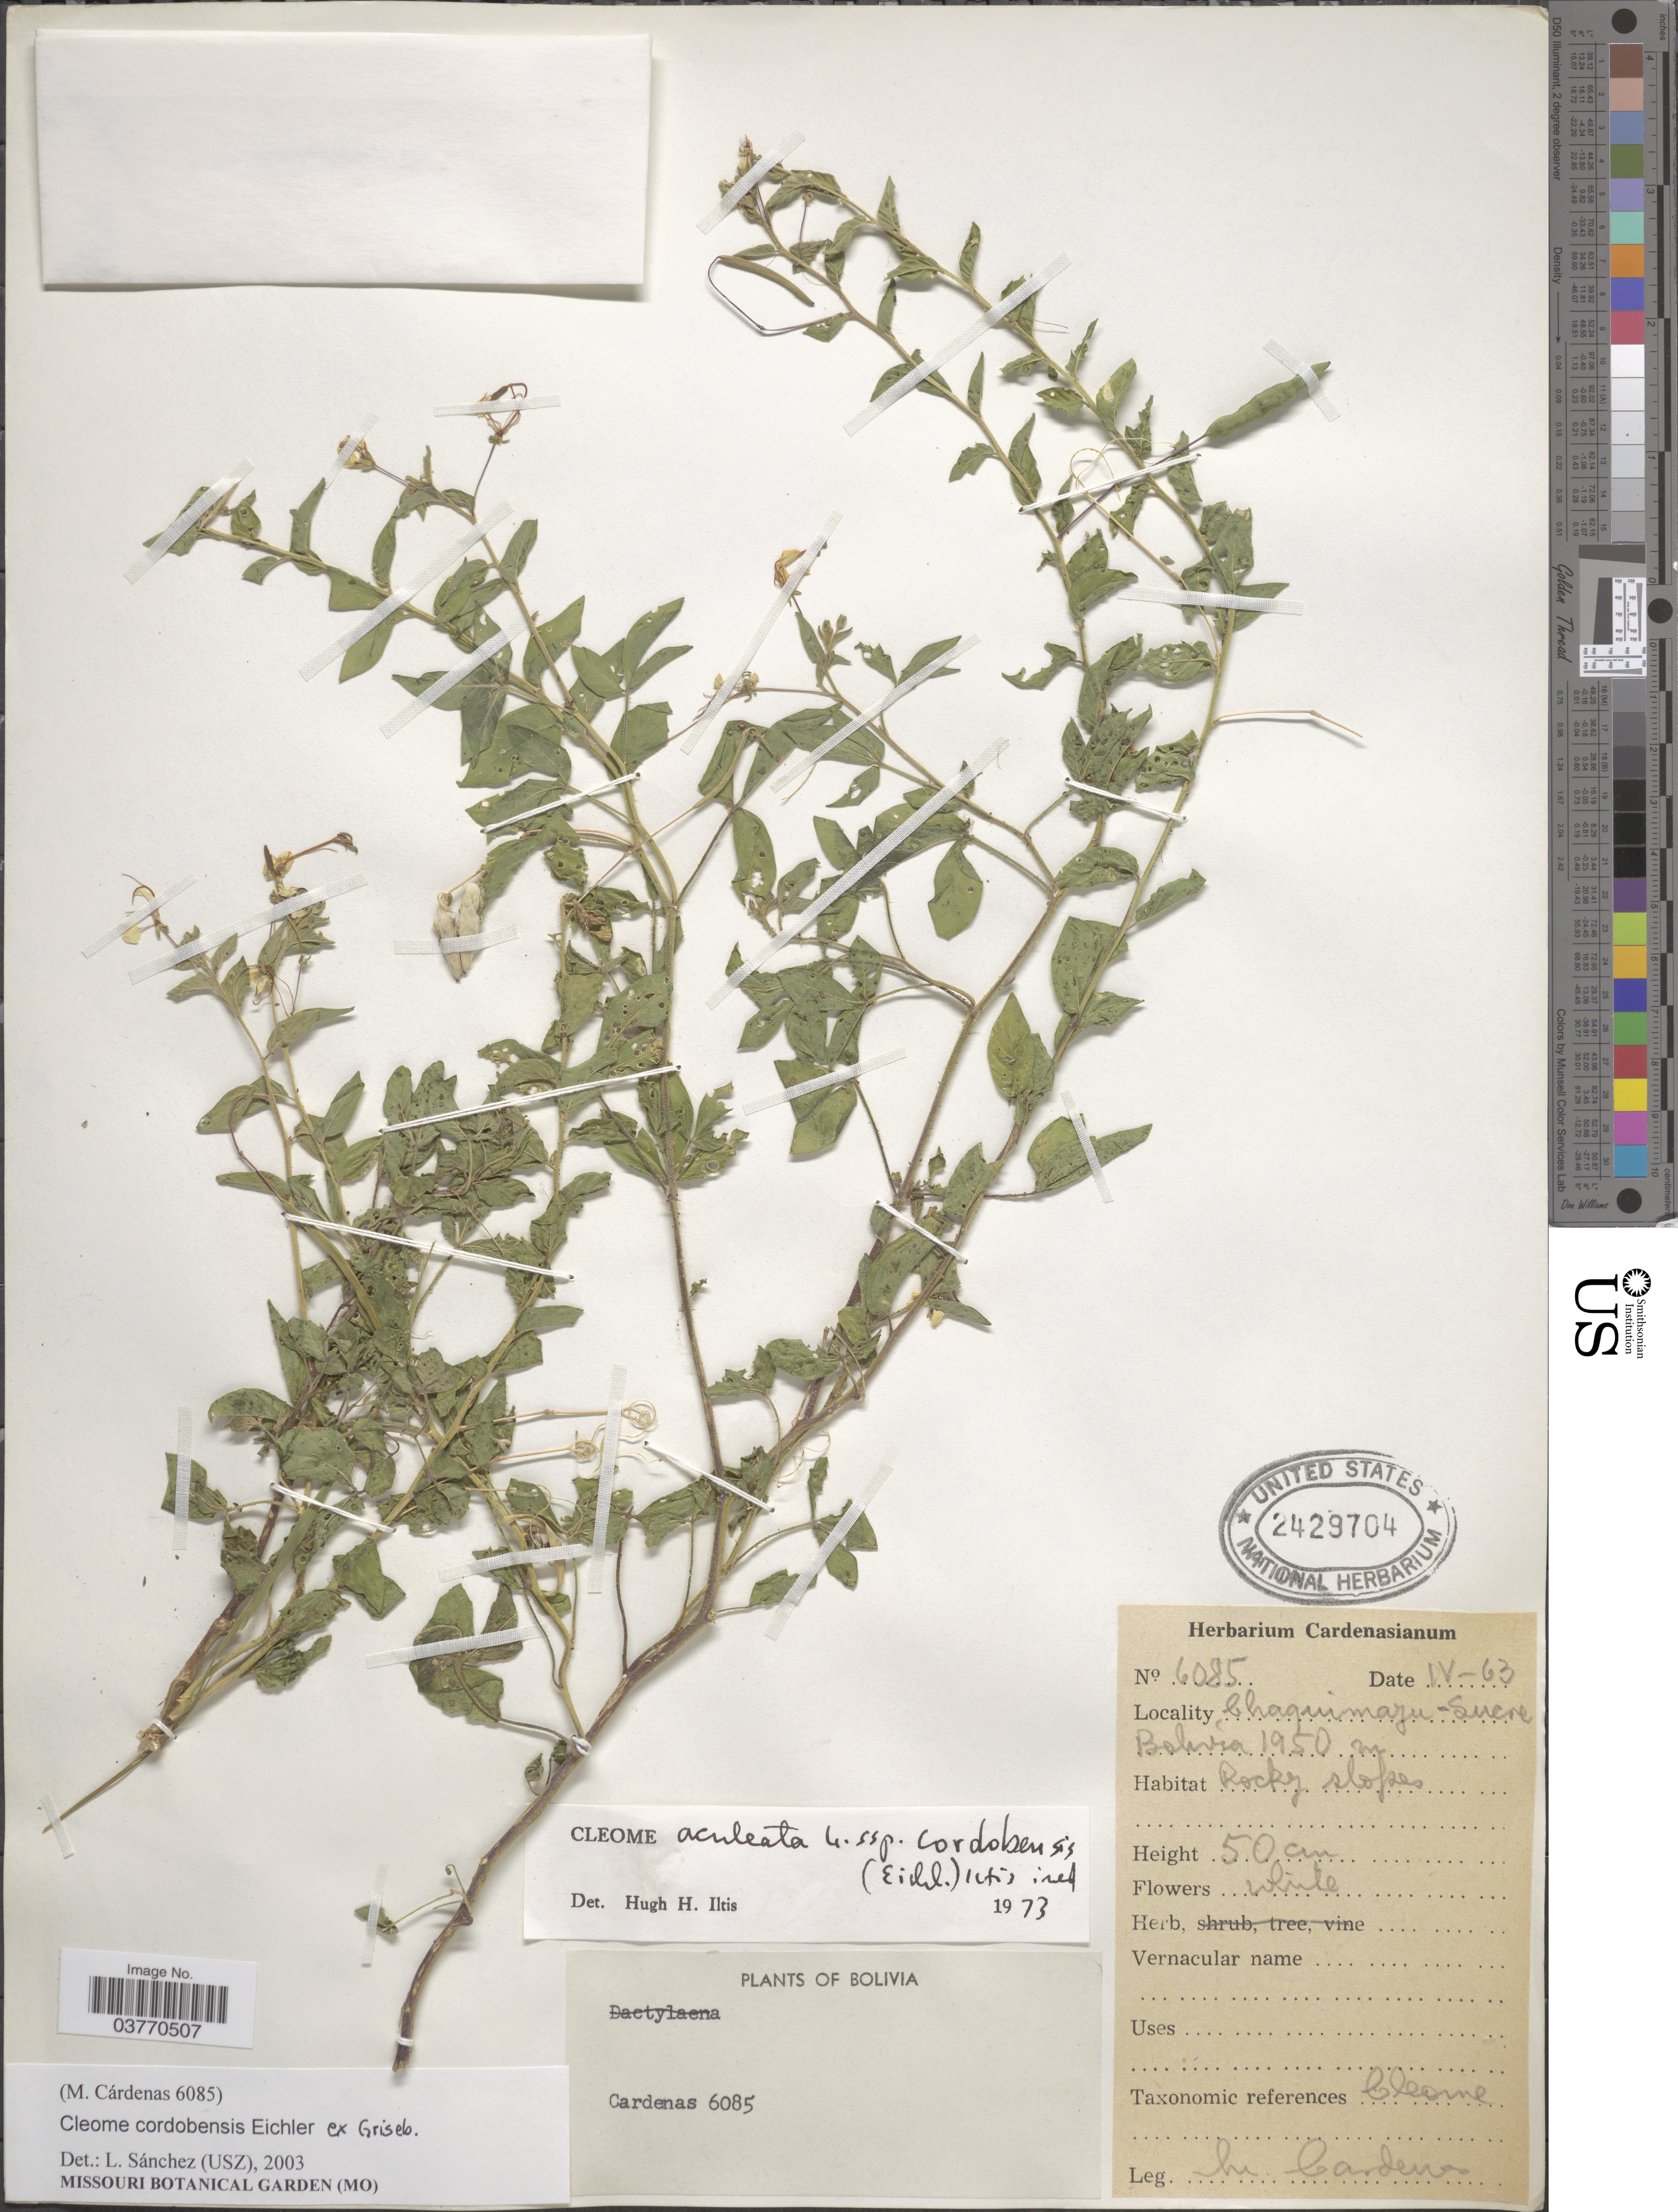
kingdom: Plantae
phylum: Tracheophyta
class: Magnoliopsida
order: Brassicales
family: Cleomaceae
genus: Tarenaya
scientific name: Tarenaya cordobensis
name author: (Eichler ex Griseb.) Arana & Oggero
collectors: M. Cárdenas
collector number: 6085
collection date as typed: Transcribed d/m/y: /4/63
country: Bolivia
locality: Chaquimaju-Sucre.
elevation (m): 1950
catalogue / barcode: US 2429704